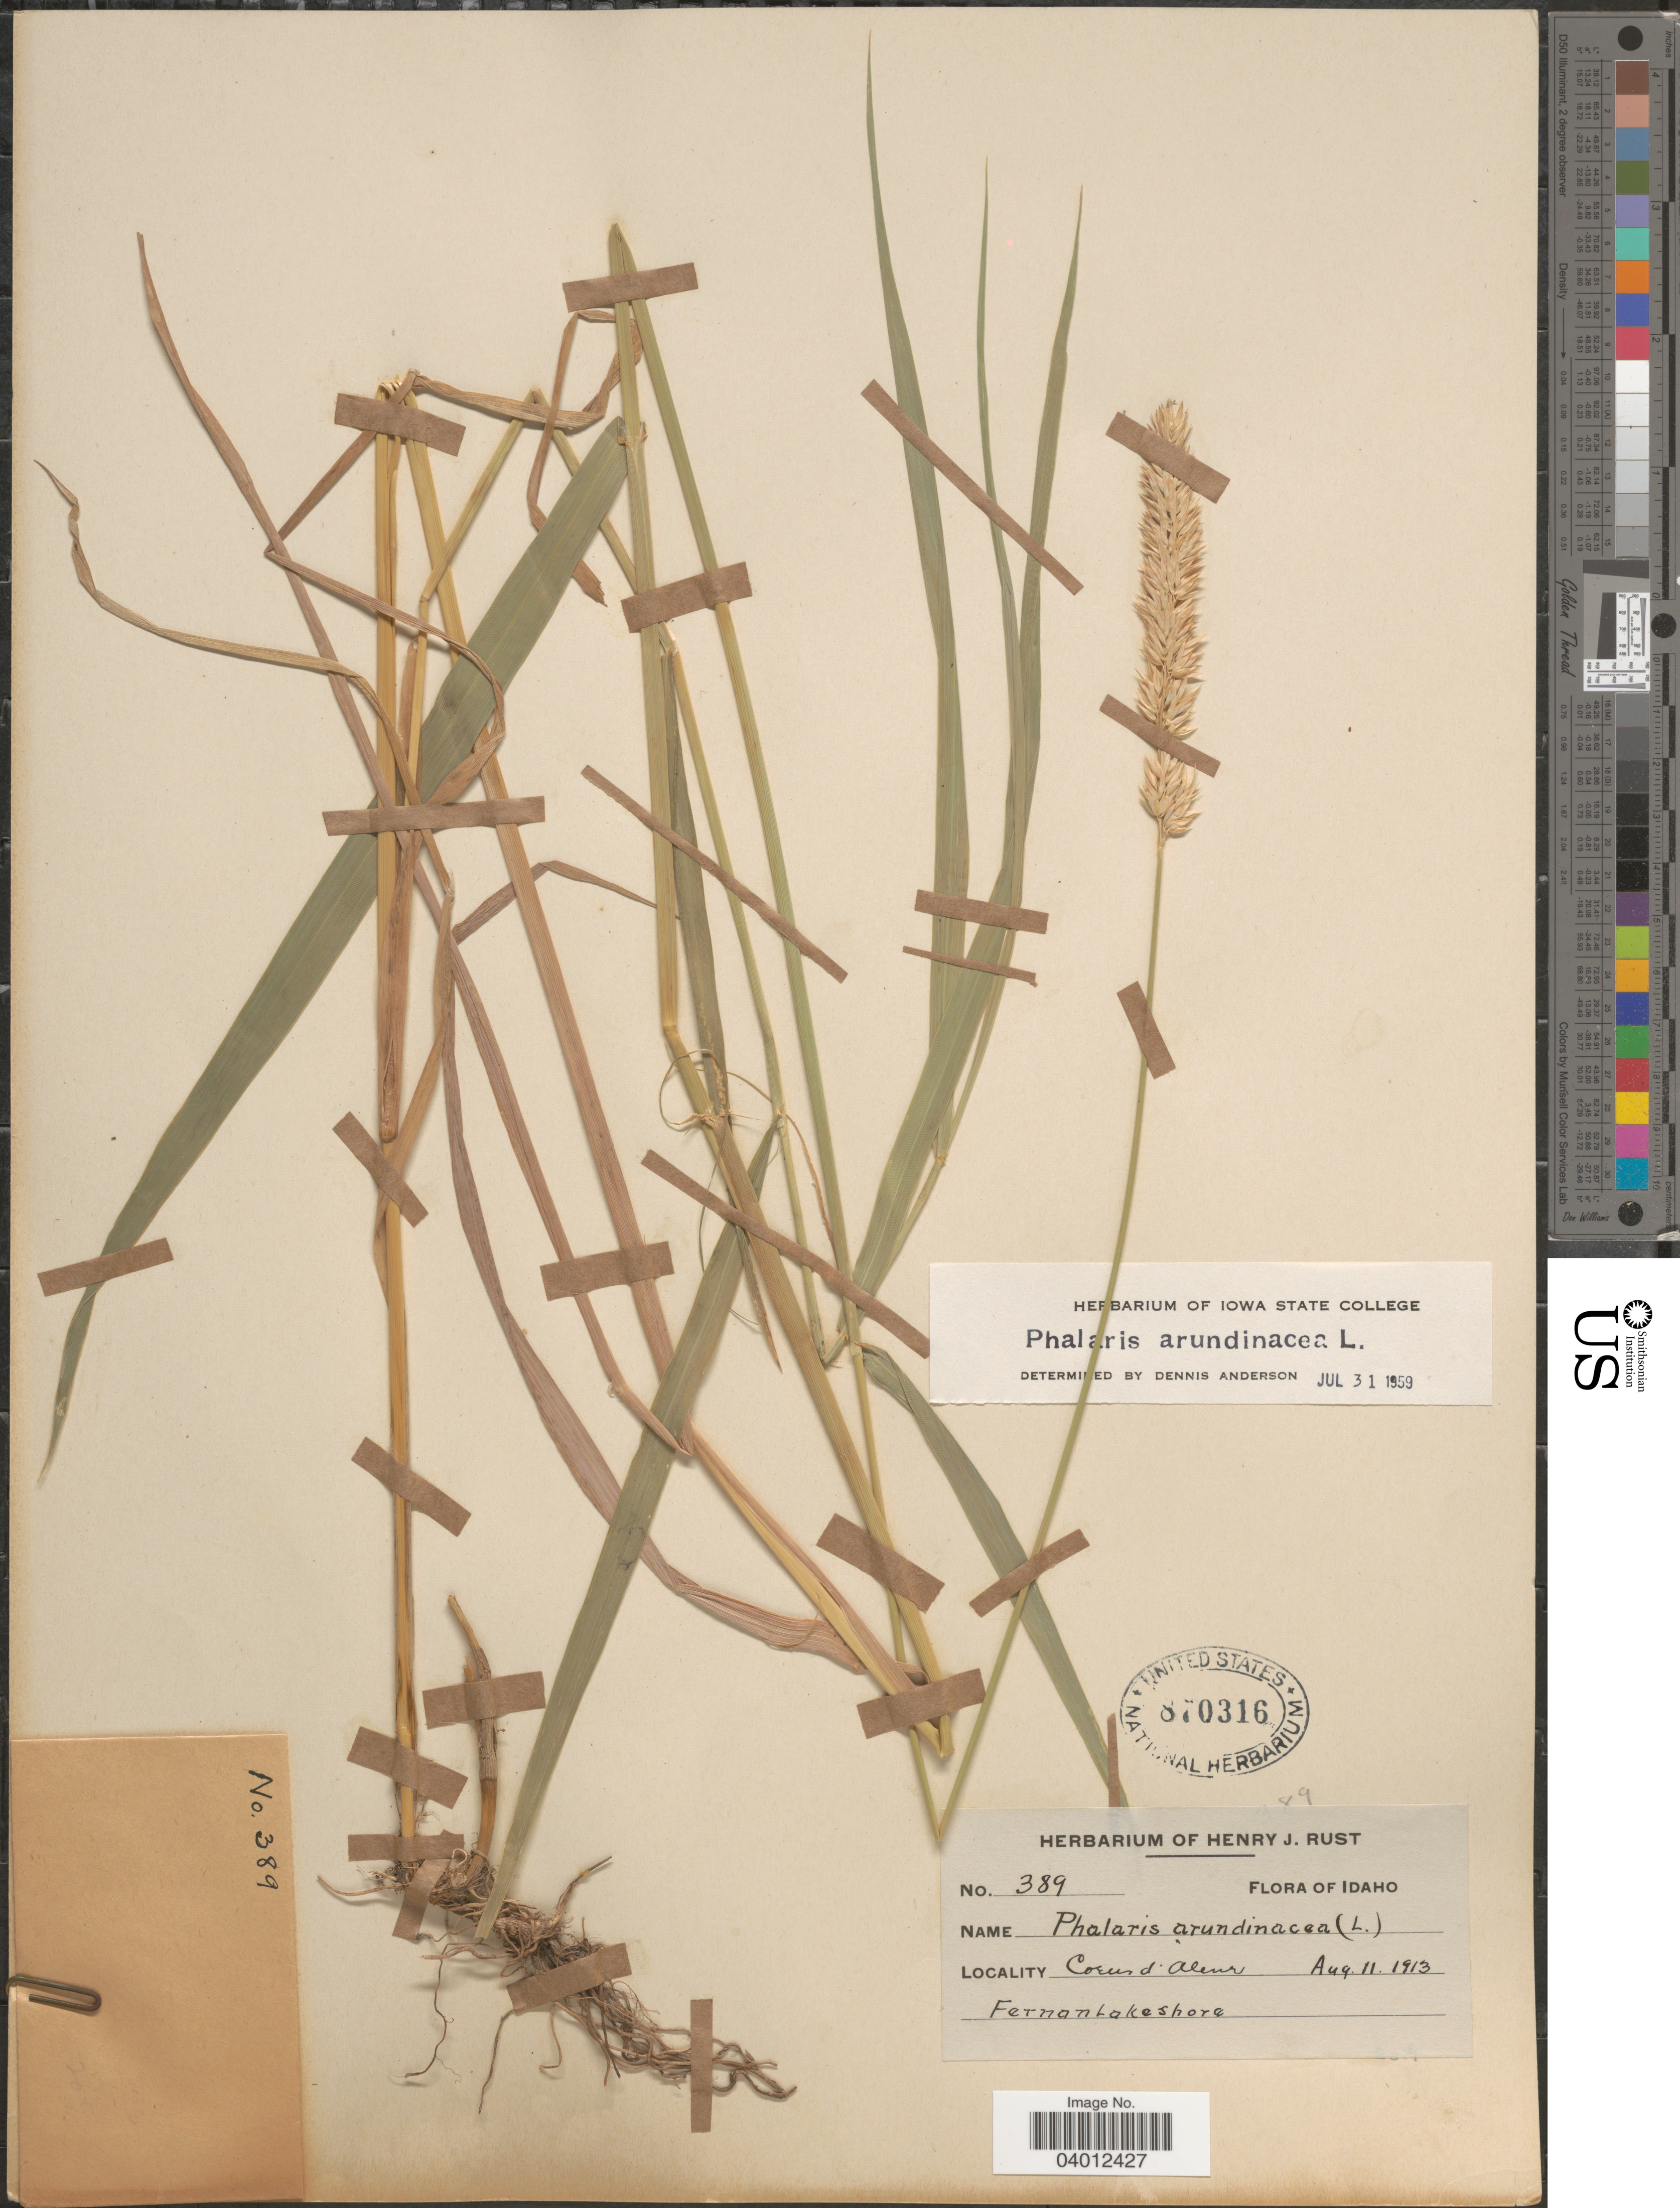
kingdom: Plantae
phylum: Tracheophyta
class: Liliopsida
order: Poales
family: Poaceae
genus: Phalaris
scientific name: Phalaris arundinacea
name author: L.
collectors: ex herb. Henry J. Rust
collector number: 389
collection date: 1913-08-11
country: United States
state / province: Idaho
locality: Coeur d'Alene. Fernan Lake shore.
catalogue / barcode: US 870316